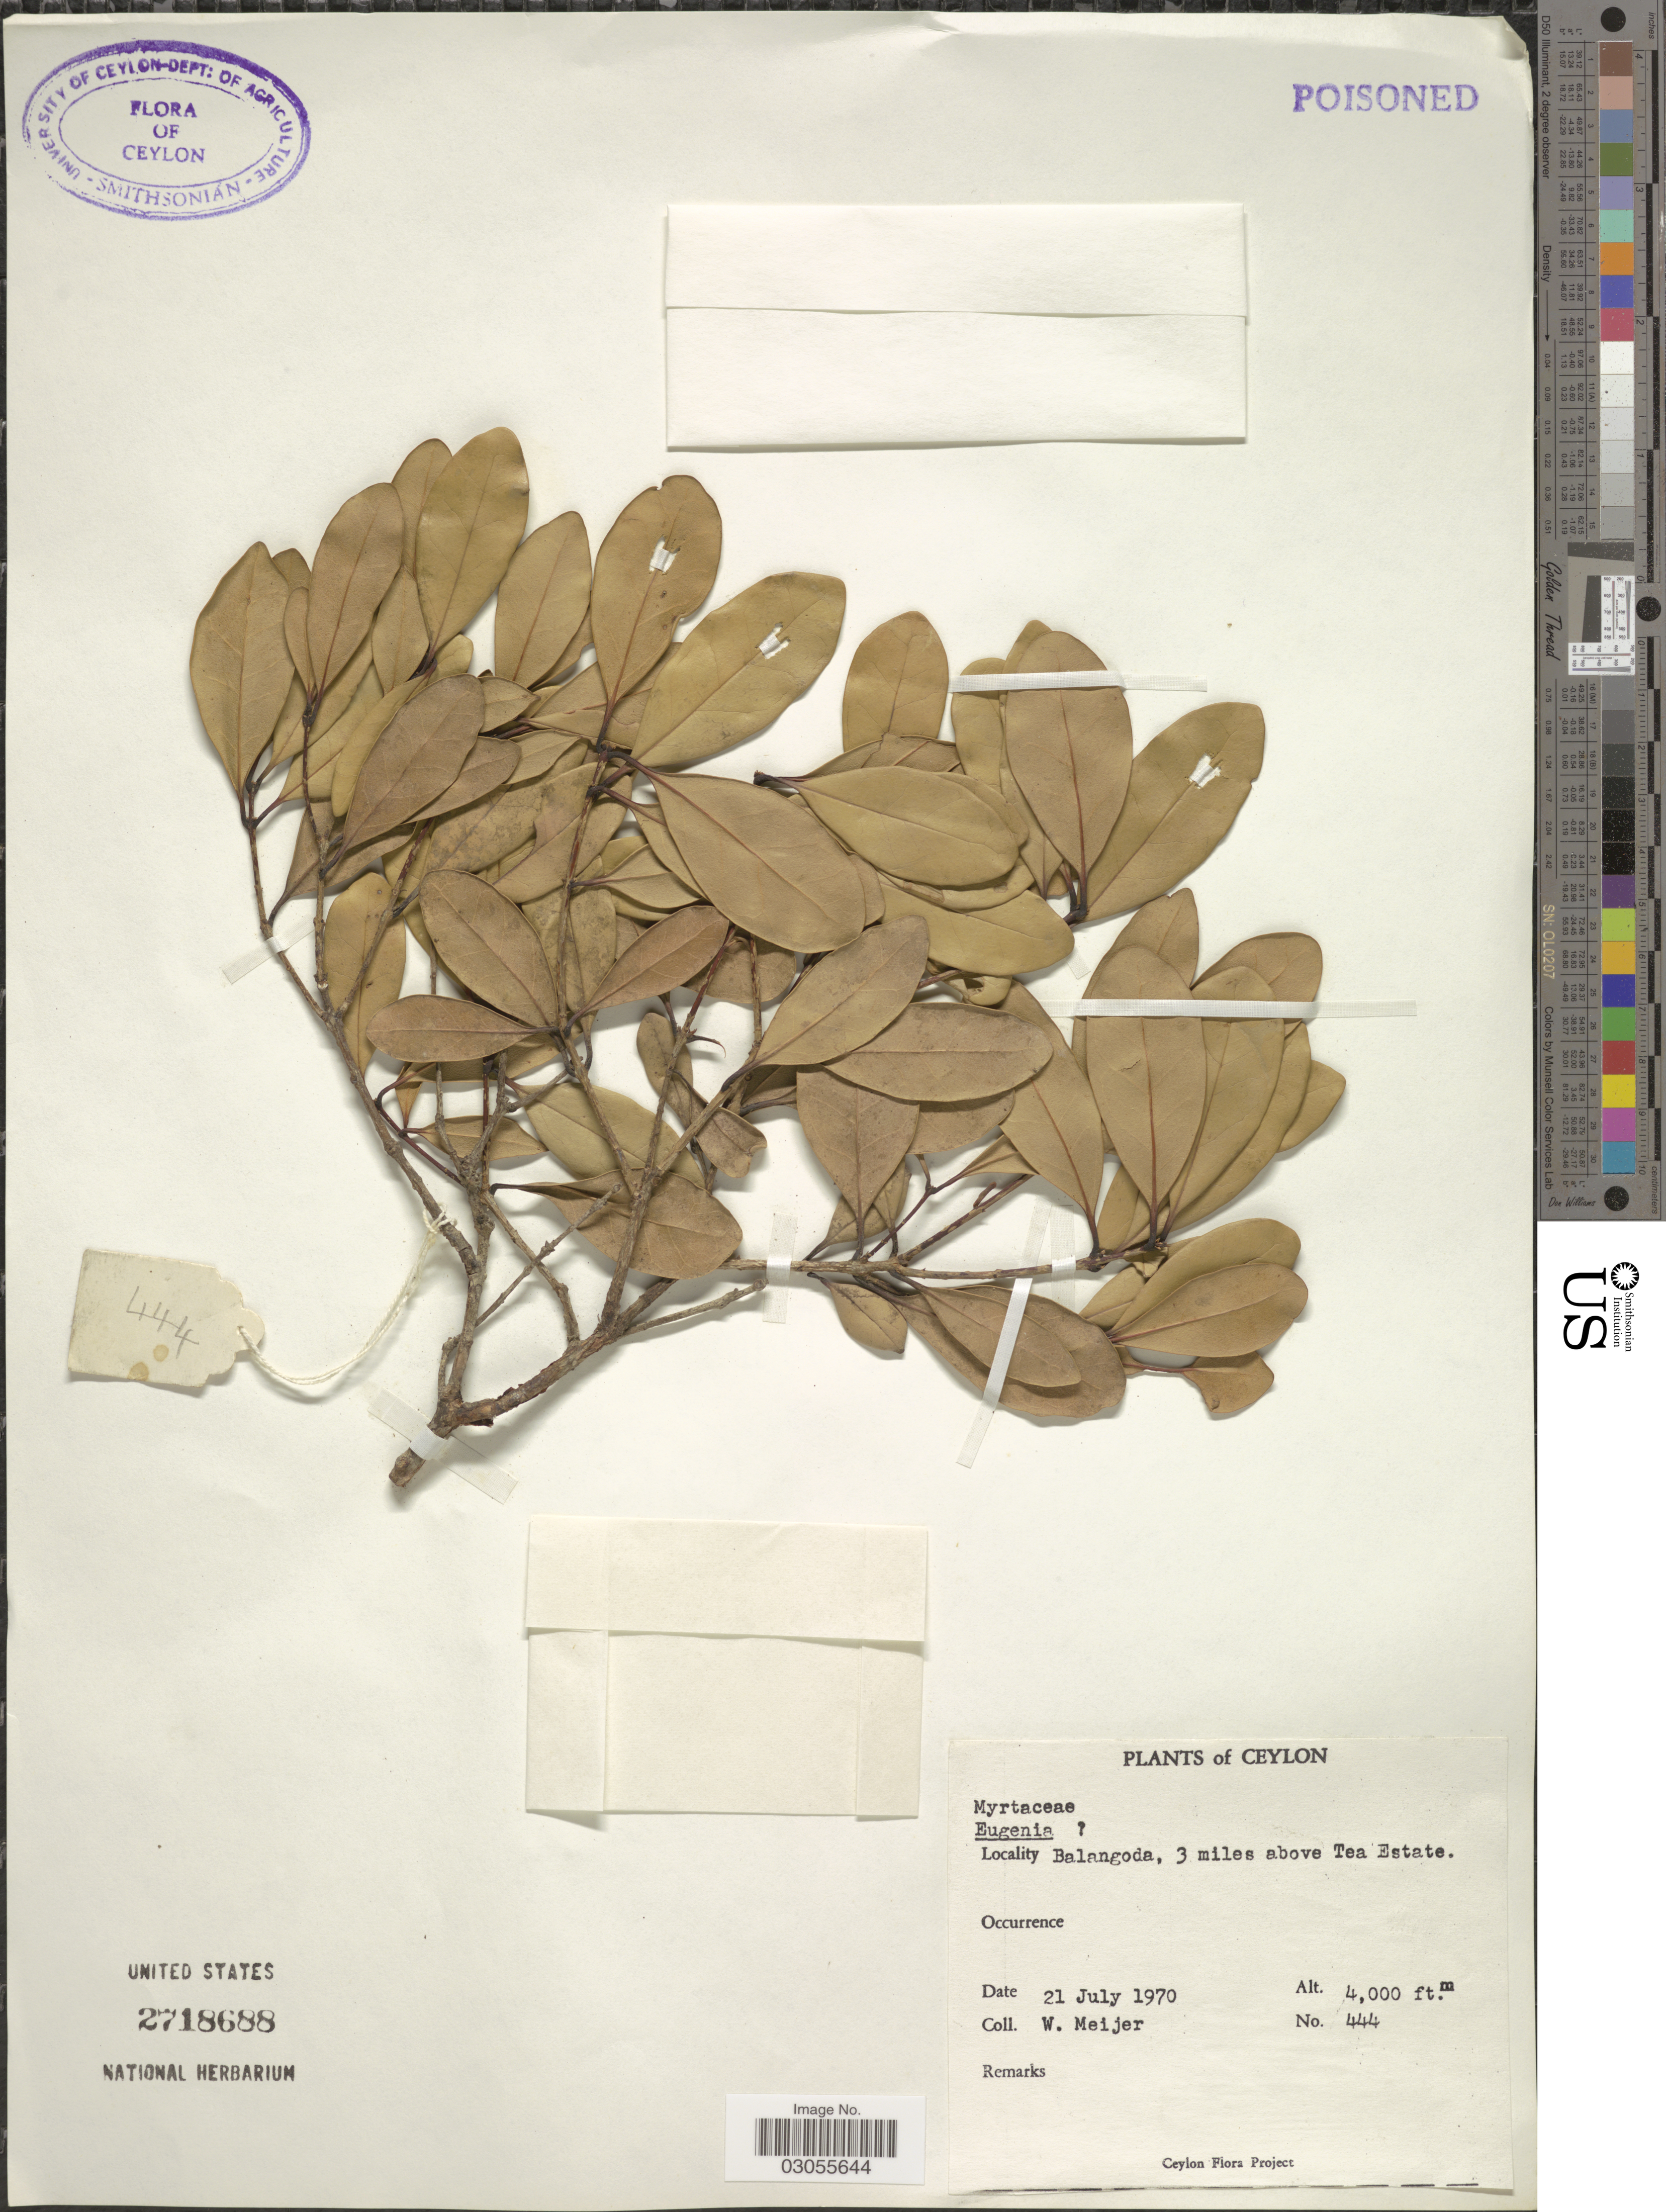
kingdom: Plantae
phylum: Tracheophyta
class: Magnoliopsida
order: Myrtales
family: Myrtaceae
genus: Eugenia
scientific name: Eugenia sp.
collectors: W. Meijer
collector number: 444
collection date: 1970-07-21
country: Sri Lanka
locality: Ceylon. Balangoda, 3 miles above Tea Estate.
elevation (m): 1219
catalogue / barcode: US 2718688